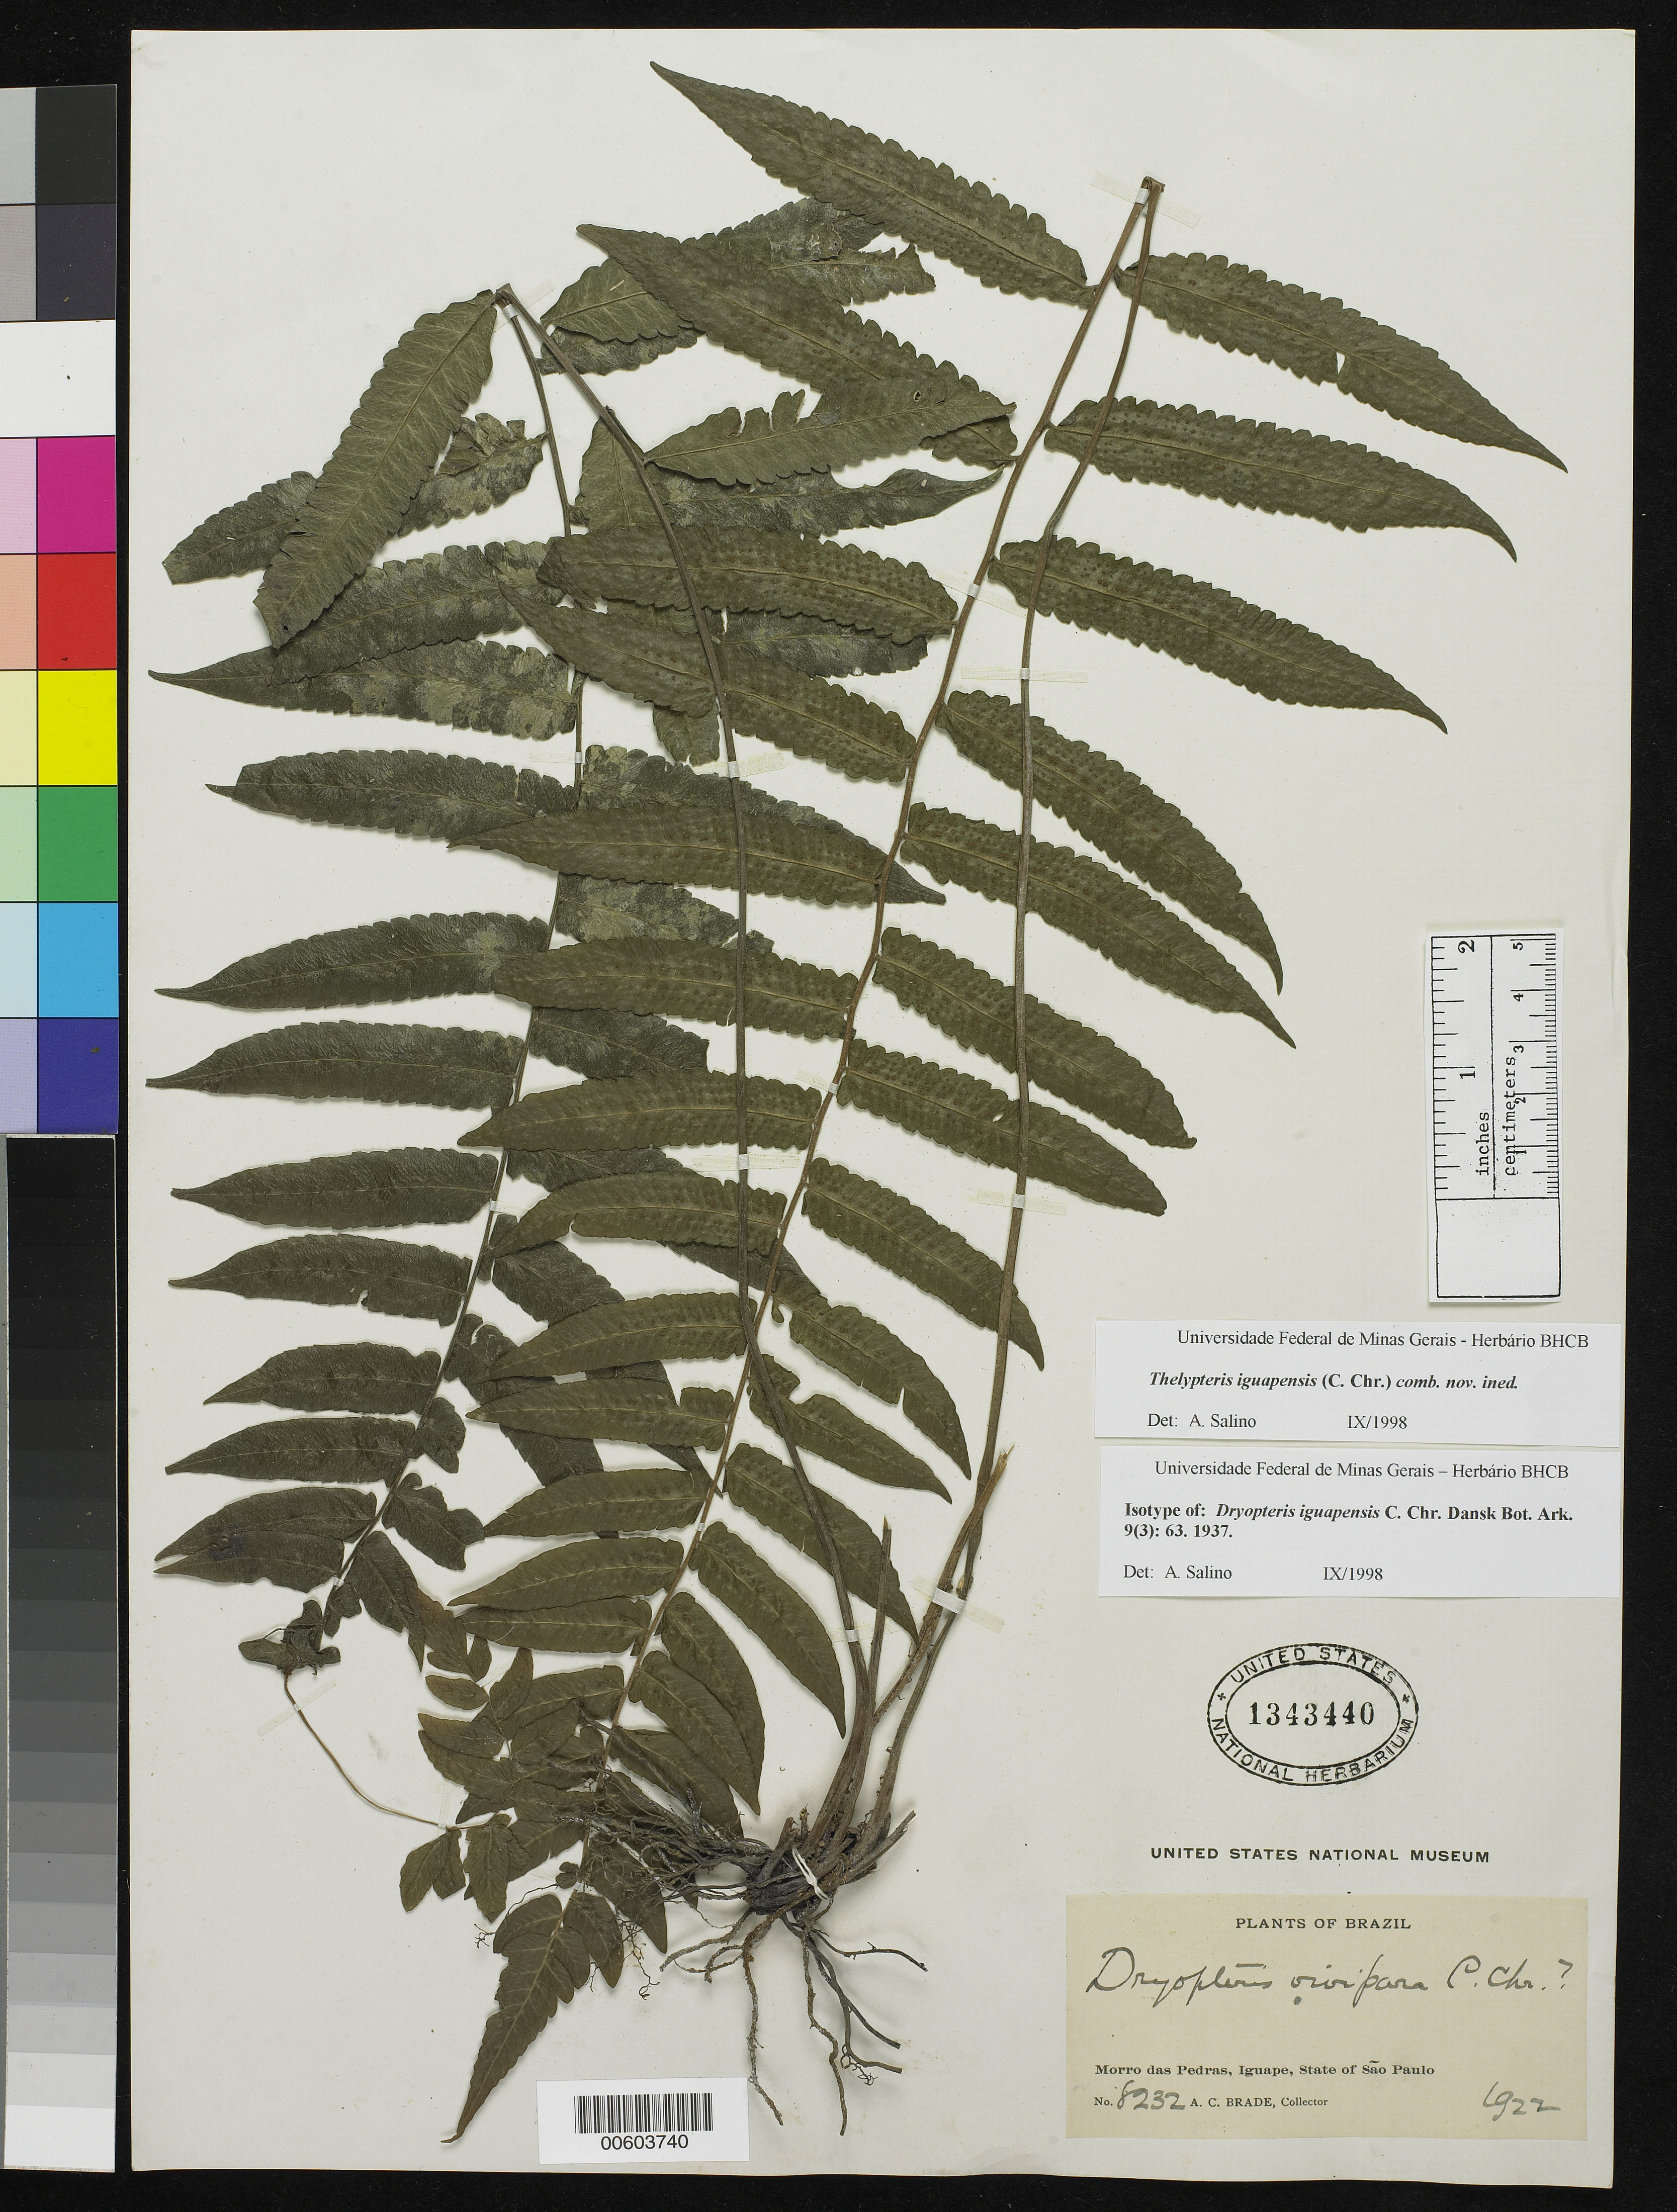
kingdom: Plantae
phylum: Tracheophyta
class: Polypodiopsida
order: Polypodiales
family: Dryopteridaceae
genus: Dryopteris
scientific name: Dryopteris iguapensis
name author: C. Chr.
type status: Isotype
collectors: A. C. Brade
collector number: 8232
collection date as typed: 1922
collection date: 1922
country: Brazil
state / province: São Paulo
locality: Morro das Pedras, Iguape.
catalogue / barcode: US 1343440